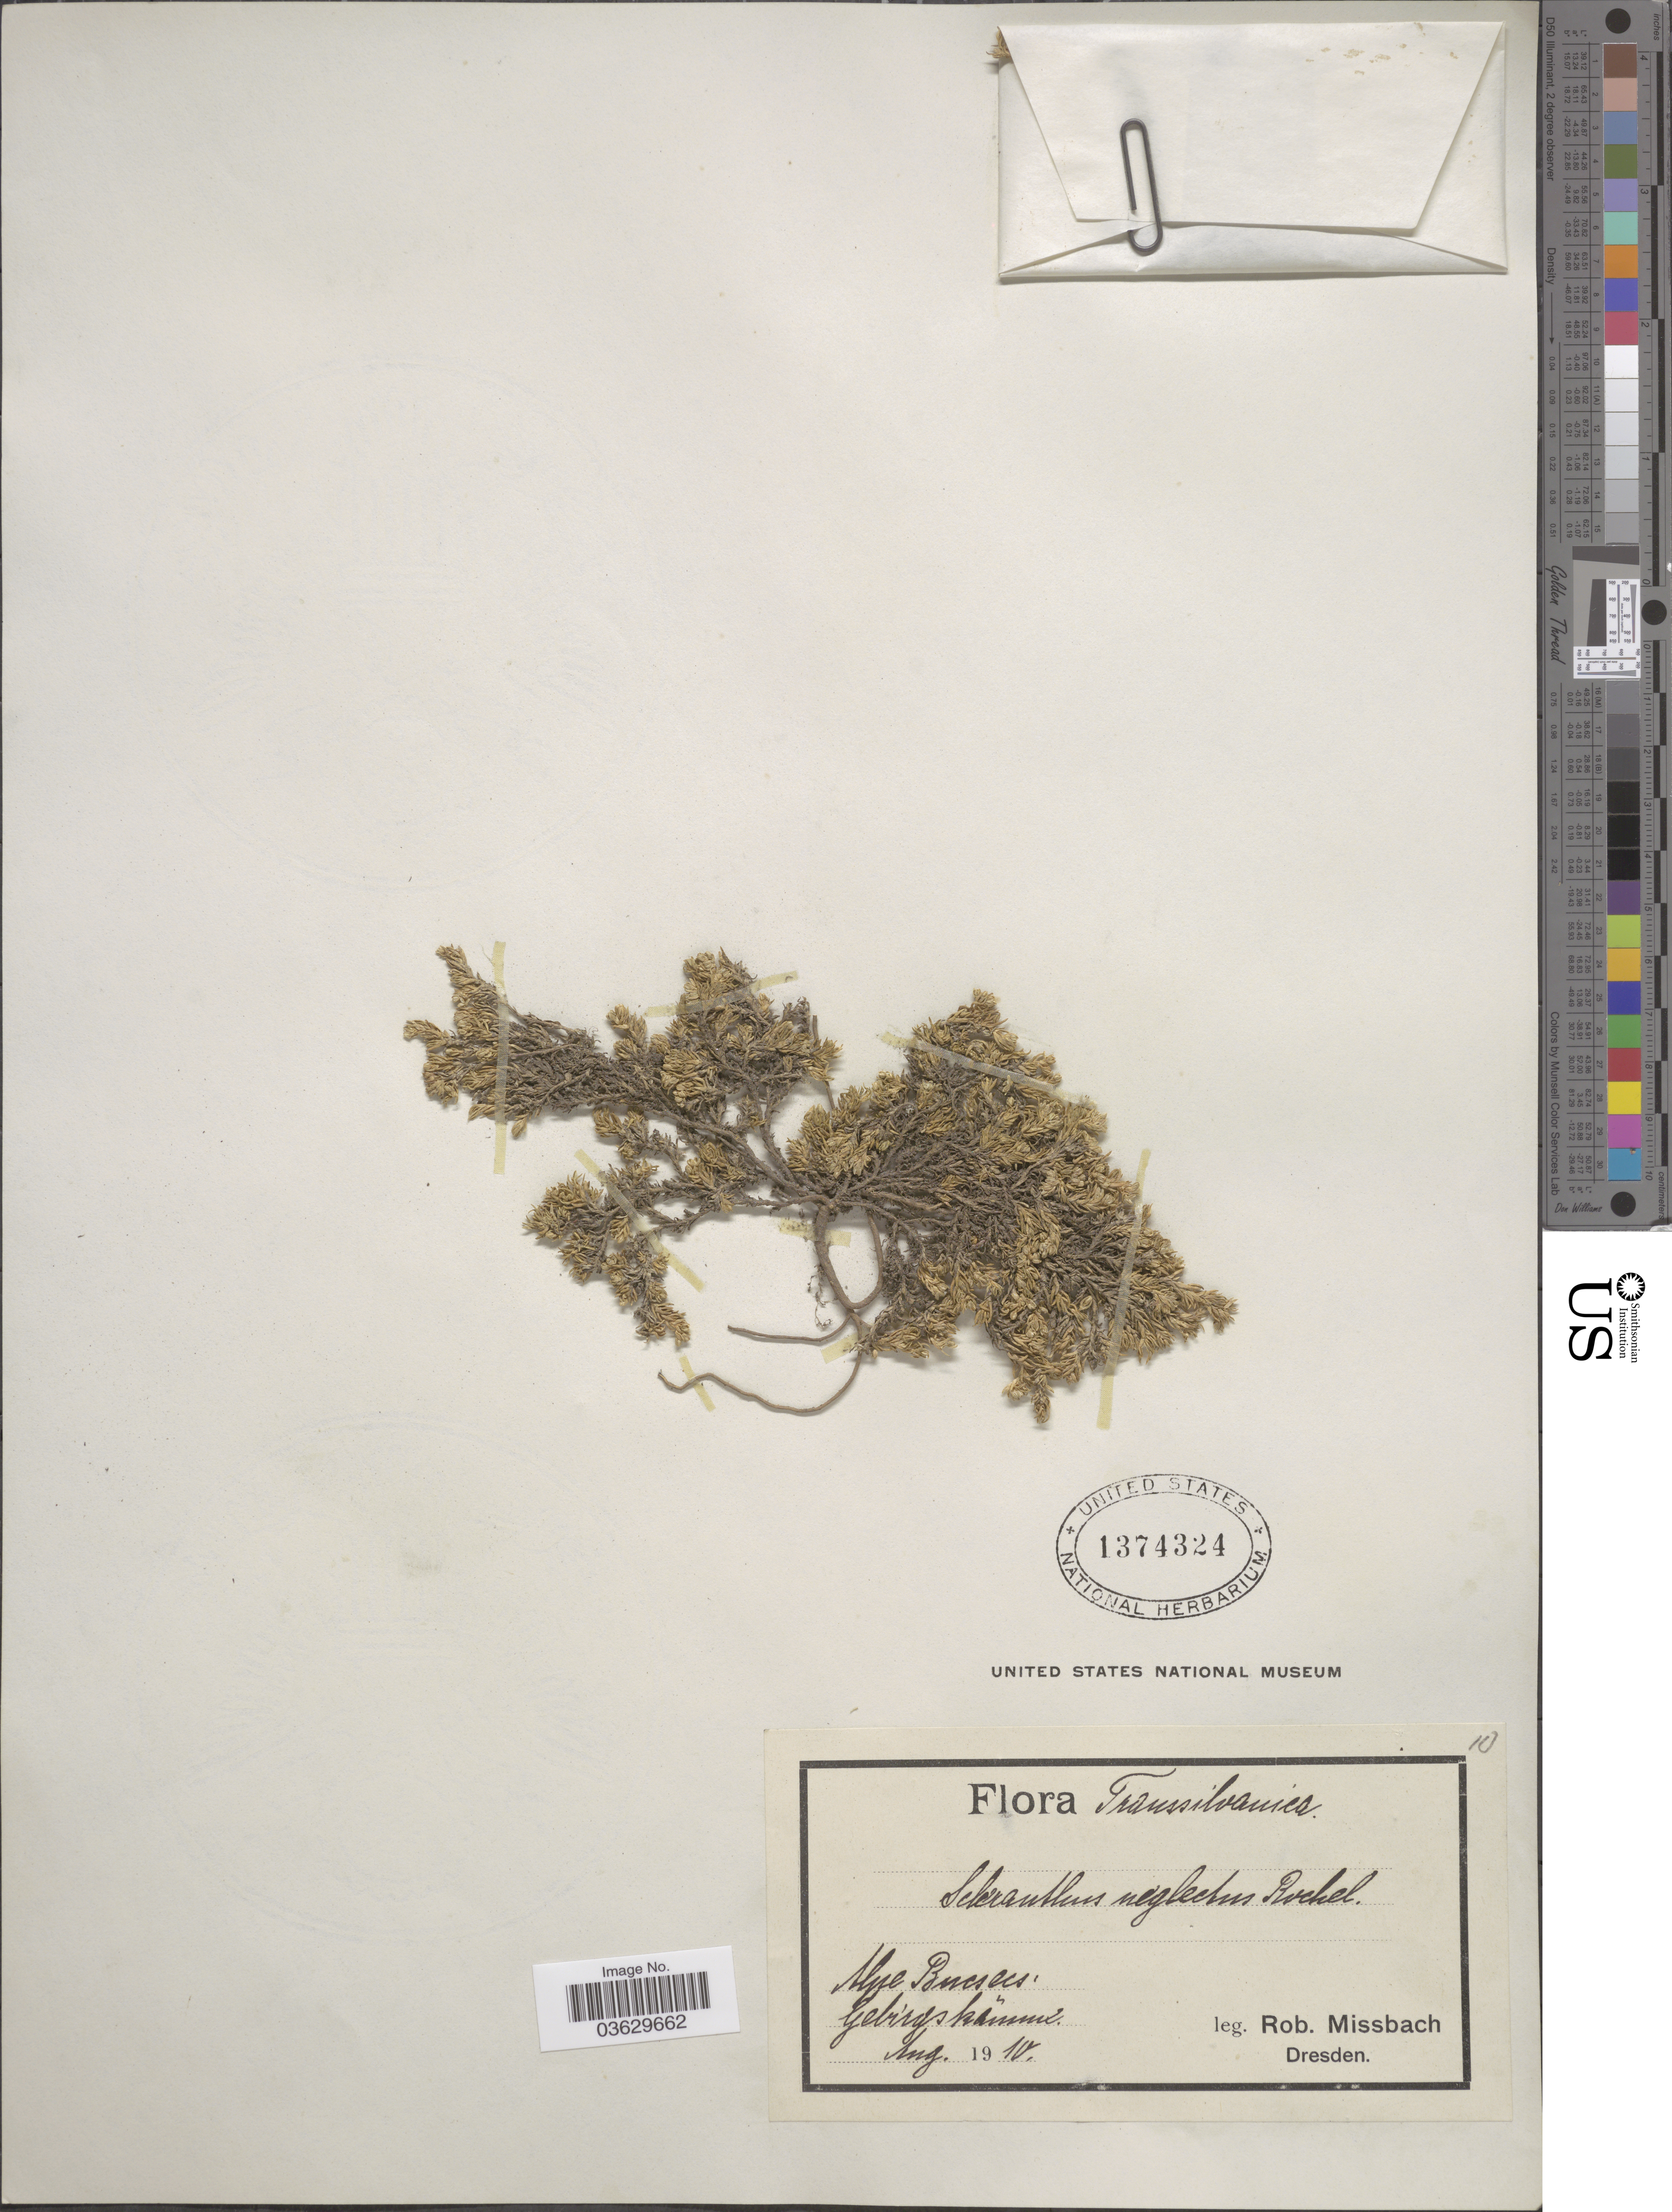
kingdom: Plantae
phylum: Tracheophyta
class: Magnoliopsida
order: Caryophyllales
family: Caryophyllaceae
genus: Scleranthus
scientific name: Scleranthus neglectus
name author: Rochel ex Baumg.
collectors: R. Missbach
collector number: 10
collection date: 1910-08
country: Romania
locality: Transsilvanica. Alpe bucsecs: Gebirgs kamme.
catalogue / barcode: US 1374324